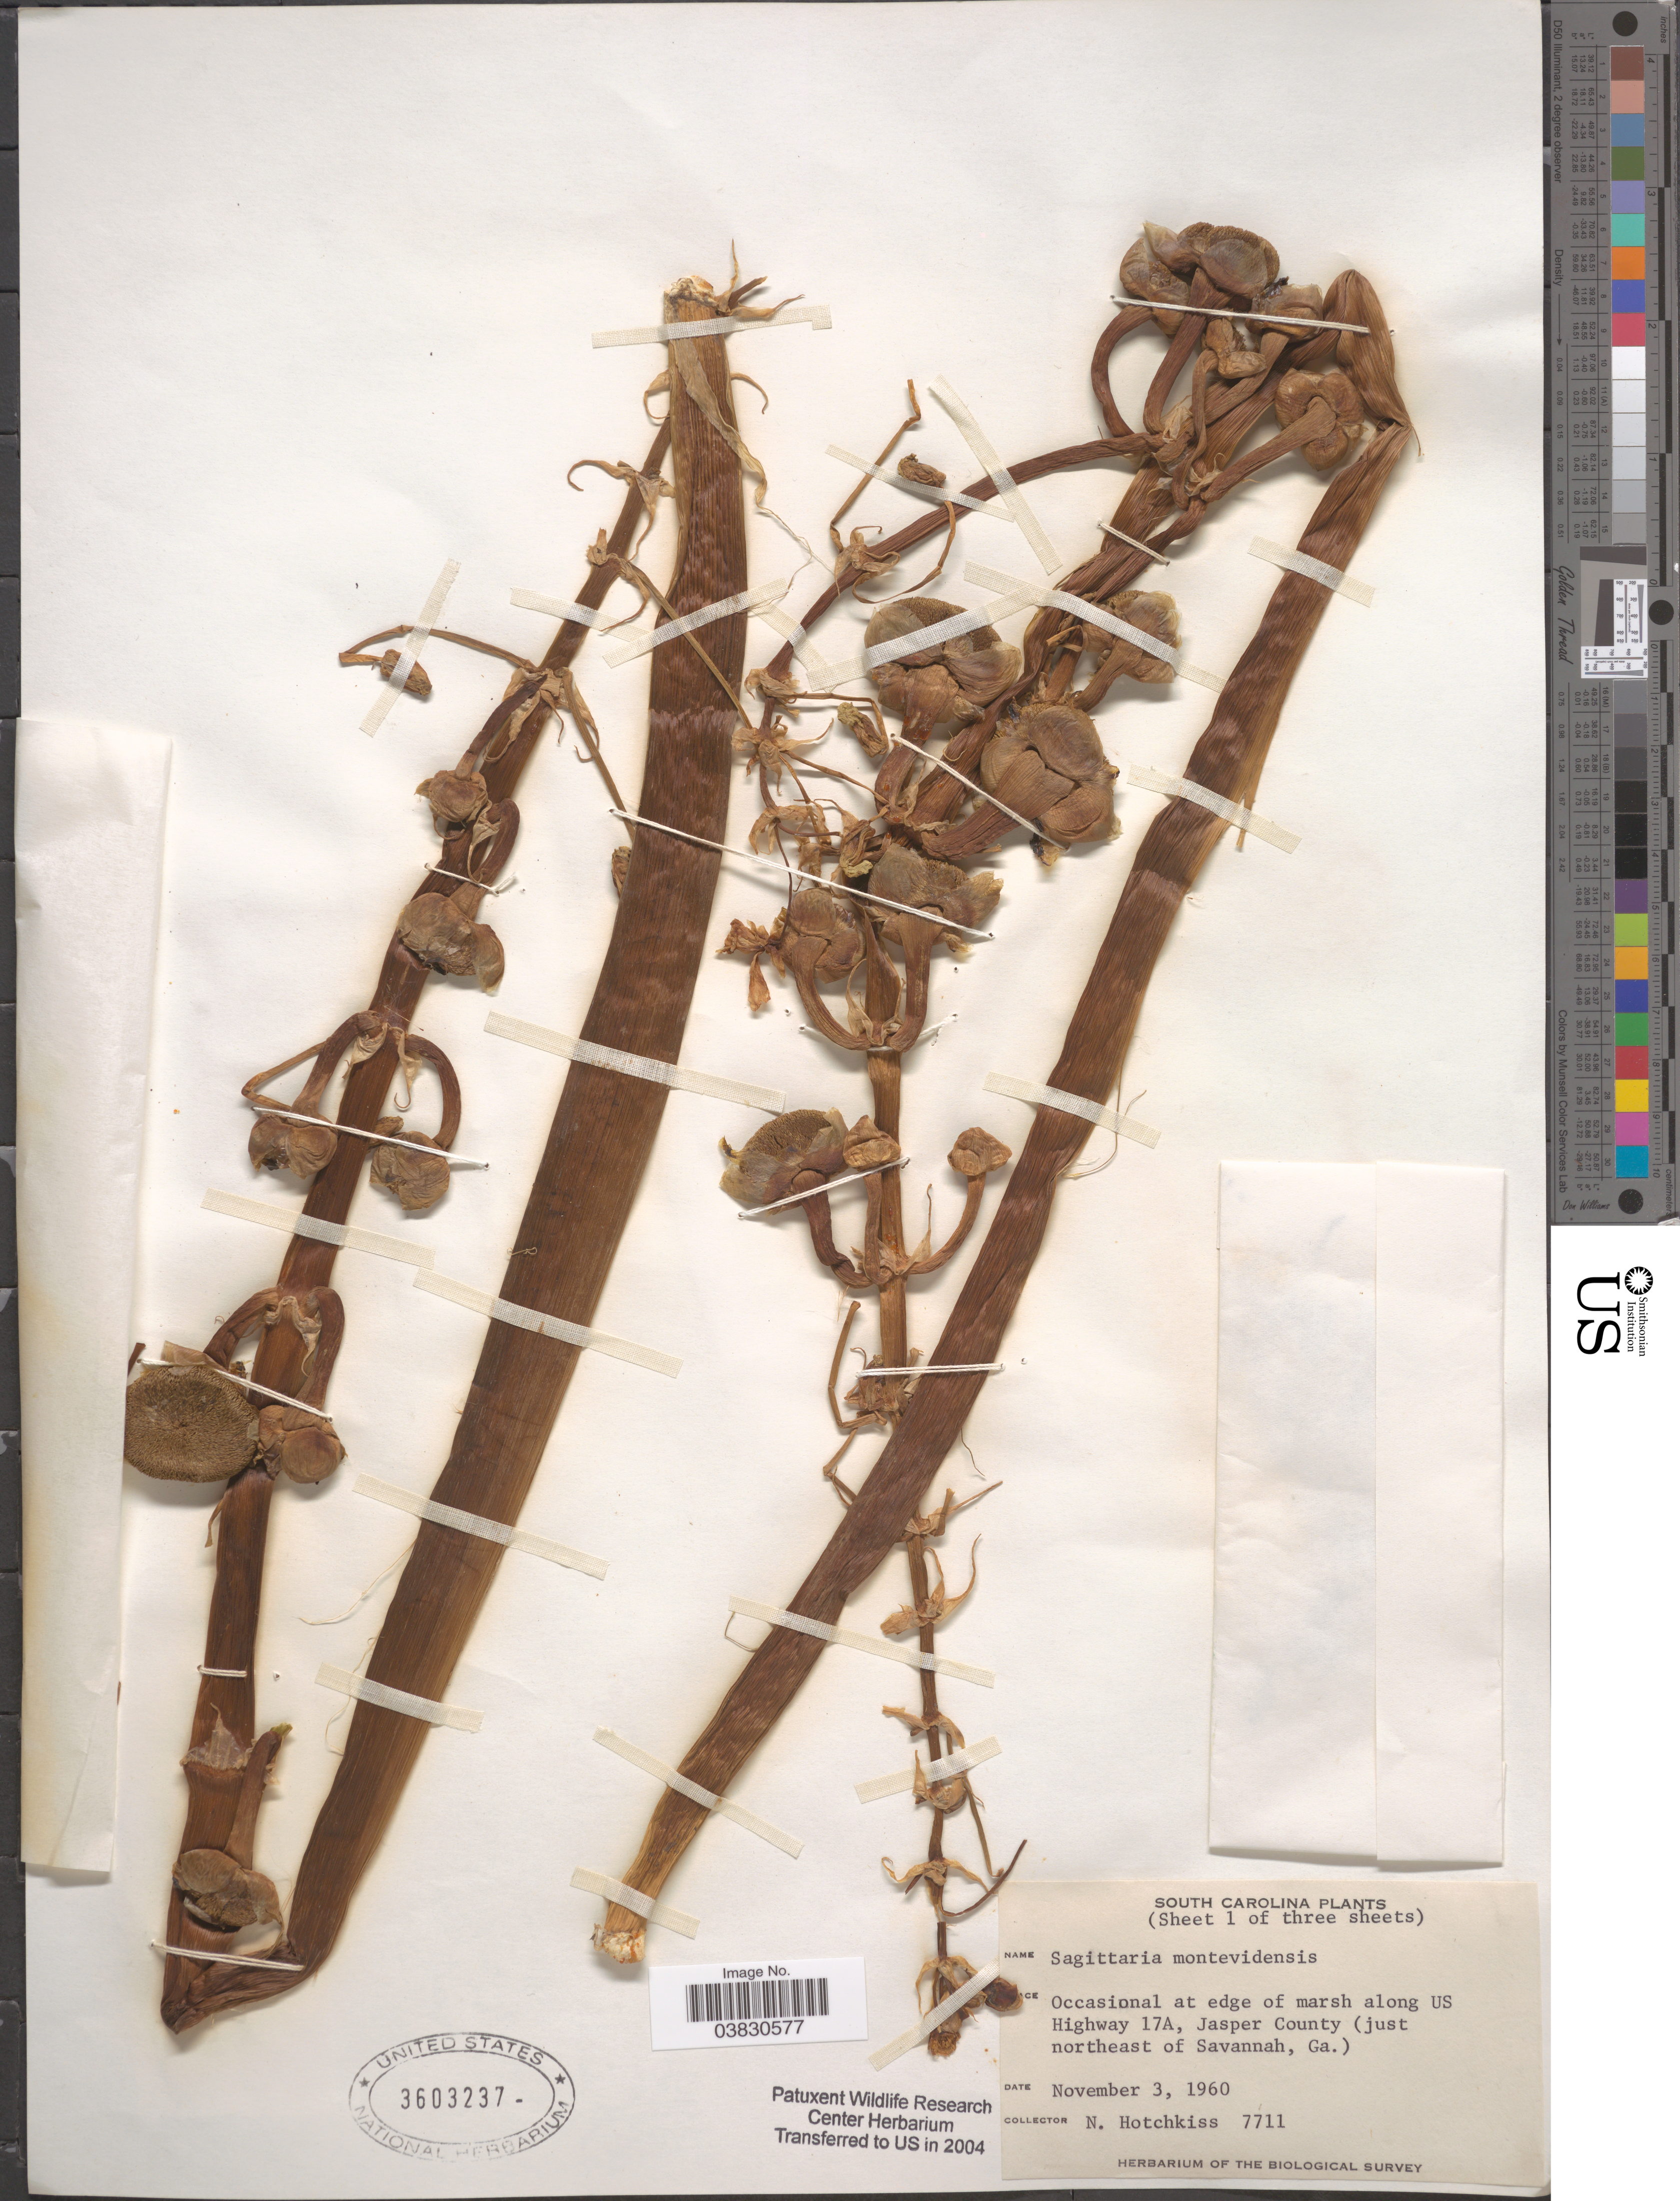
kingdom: Plantae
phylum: Tracheophyta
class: Liliopsida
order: Alismatales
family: Alismataceae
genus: Sagittaria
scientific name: Sagittaria montevidensis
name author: Cham. & Schltdl.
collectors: N. Hotchkiss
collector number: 7711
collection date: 1960-11-03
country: United States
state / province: South Carolina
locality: At edge of marsh along US Highway 17A, Jasper County (just northeast of Savannah, Ga.).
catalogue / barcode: US 3603237